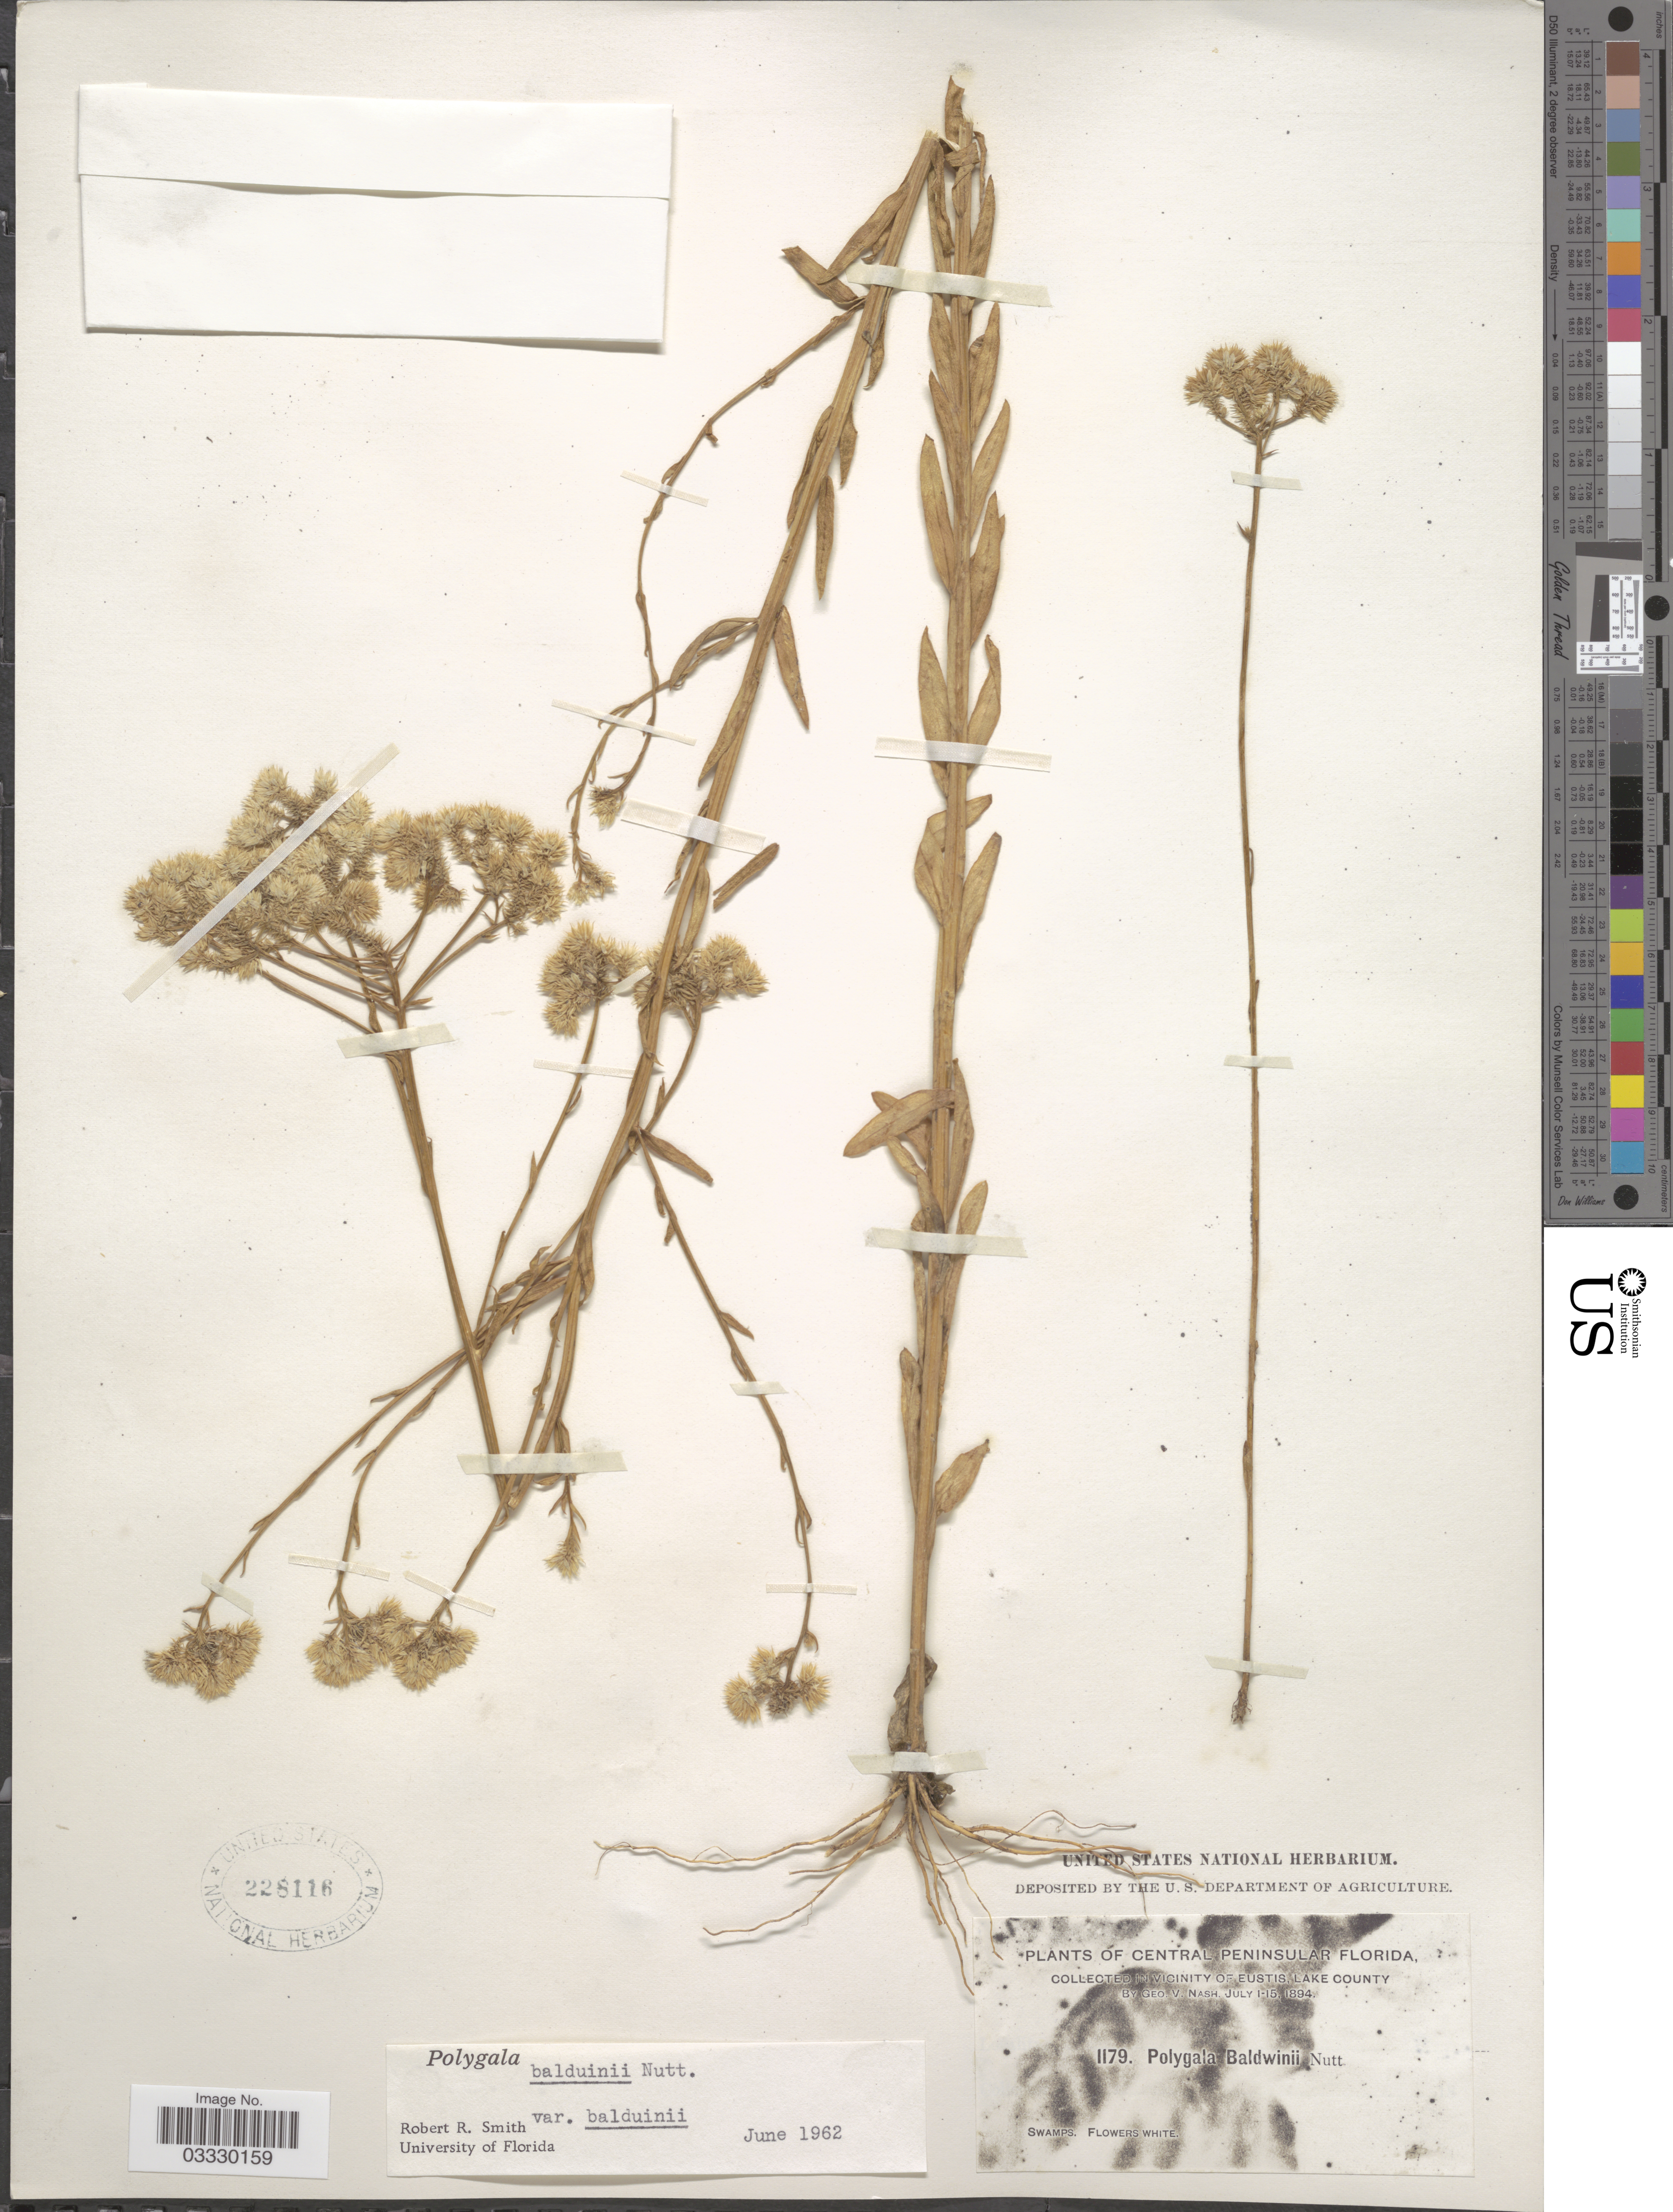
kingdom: Plantae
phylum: Tracheophyta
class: Magnoliopsida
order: Fabales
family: Polygalaceae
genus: Polygala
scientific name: Polygala balduinii var. balduinii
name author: Nutt.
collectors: G. V. Nash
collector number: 1179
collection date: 1894-07-01/1894-07-15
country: United States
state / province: Florida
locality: Central Peninsular Florida. In vicinity of Eustis, Lake County.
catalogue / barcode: US 228116